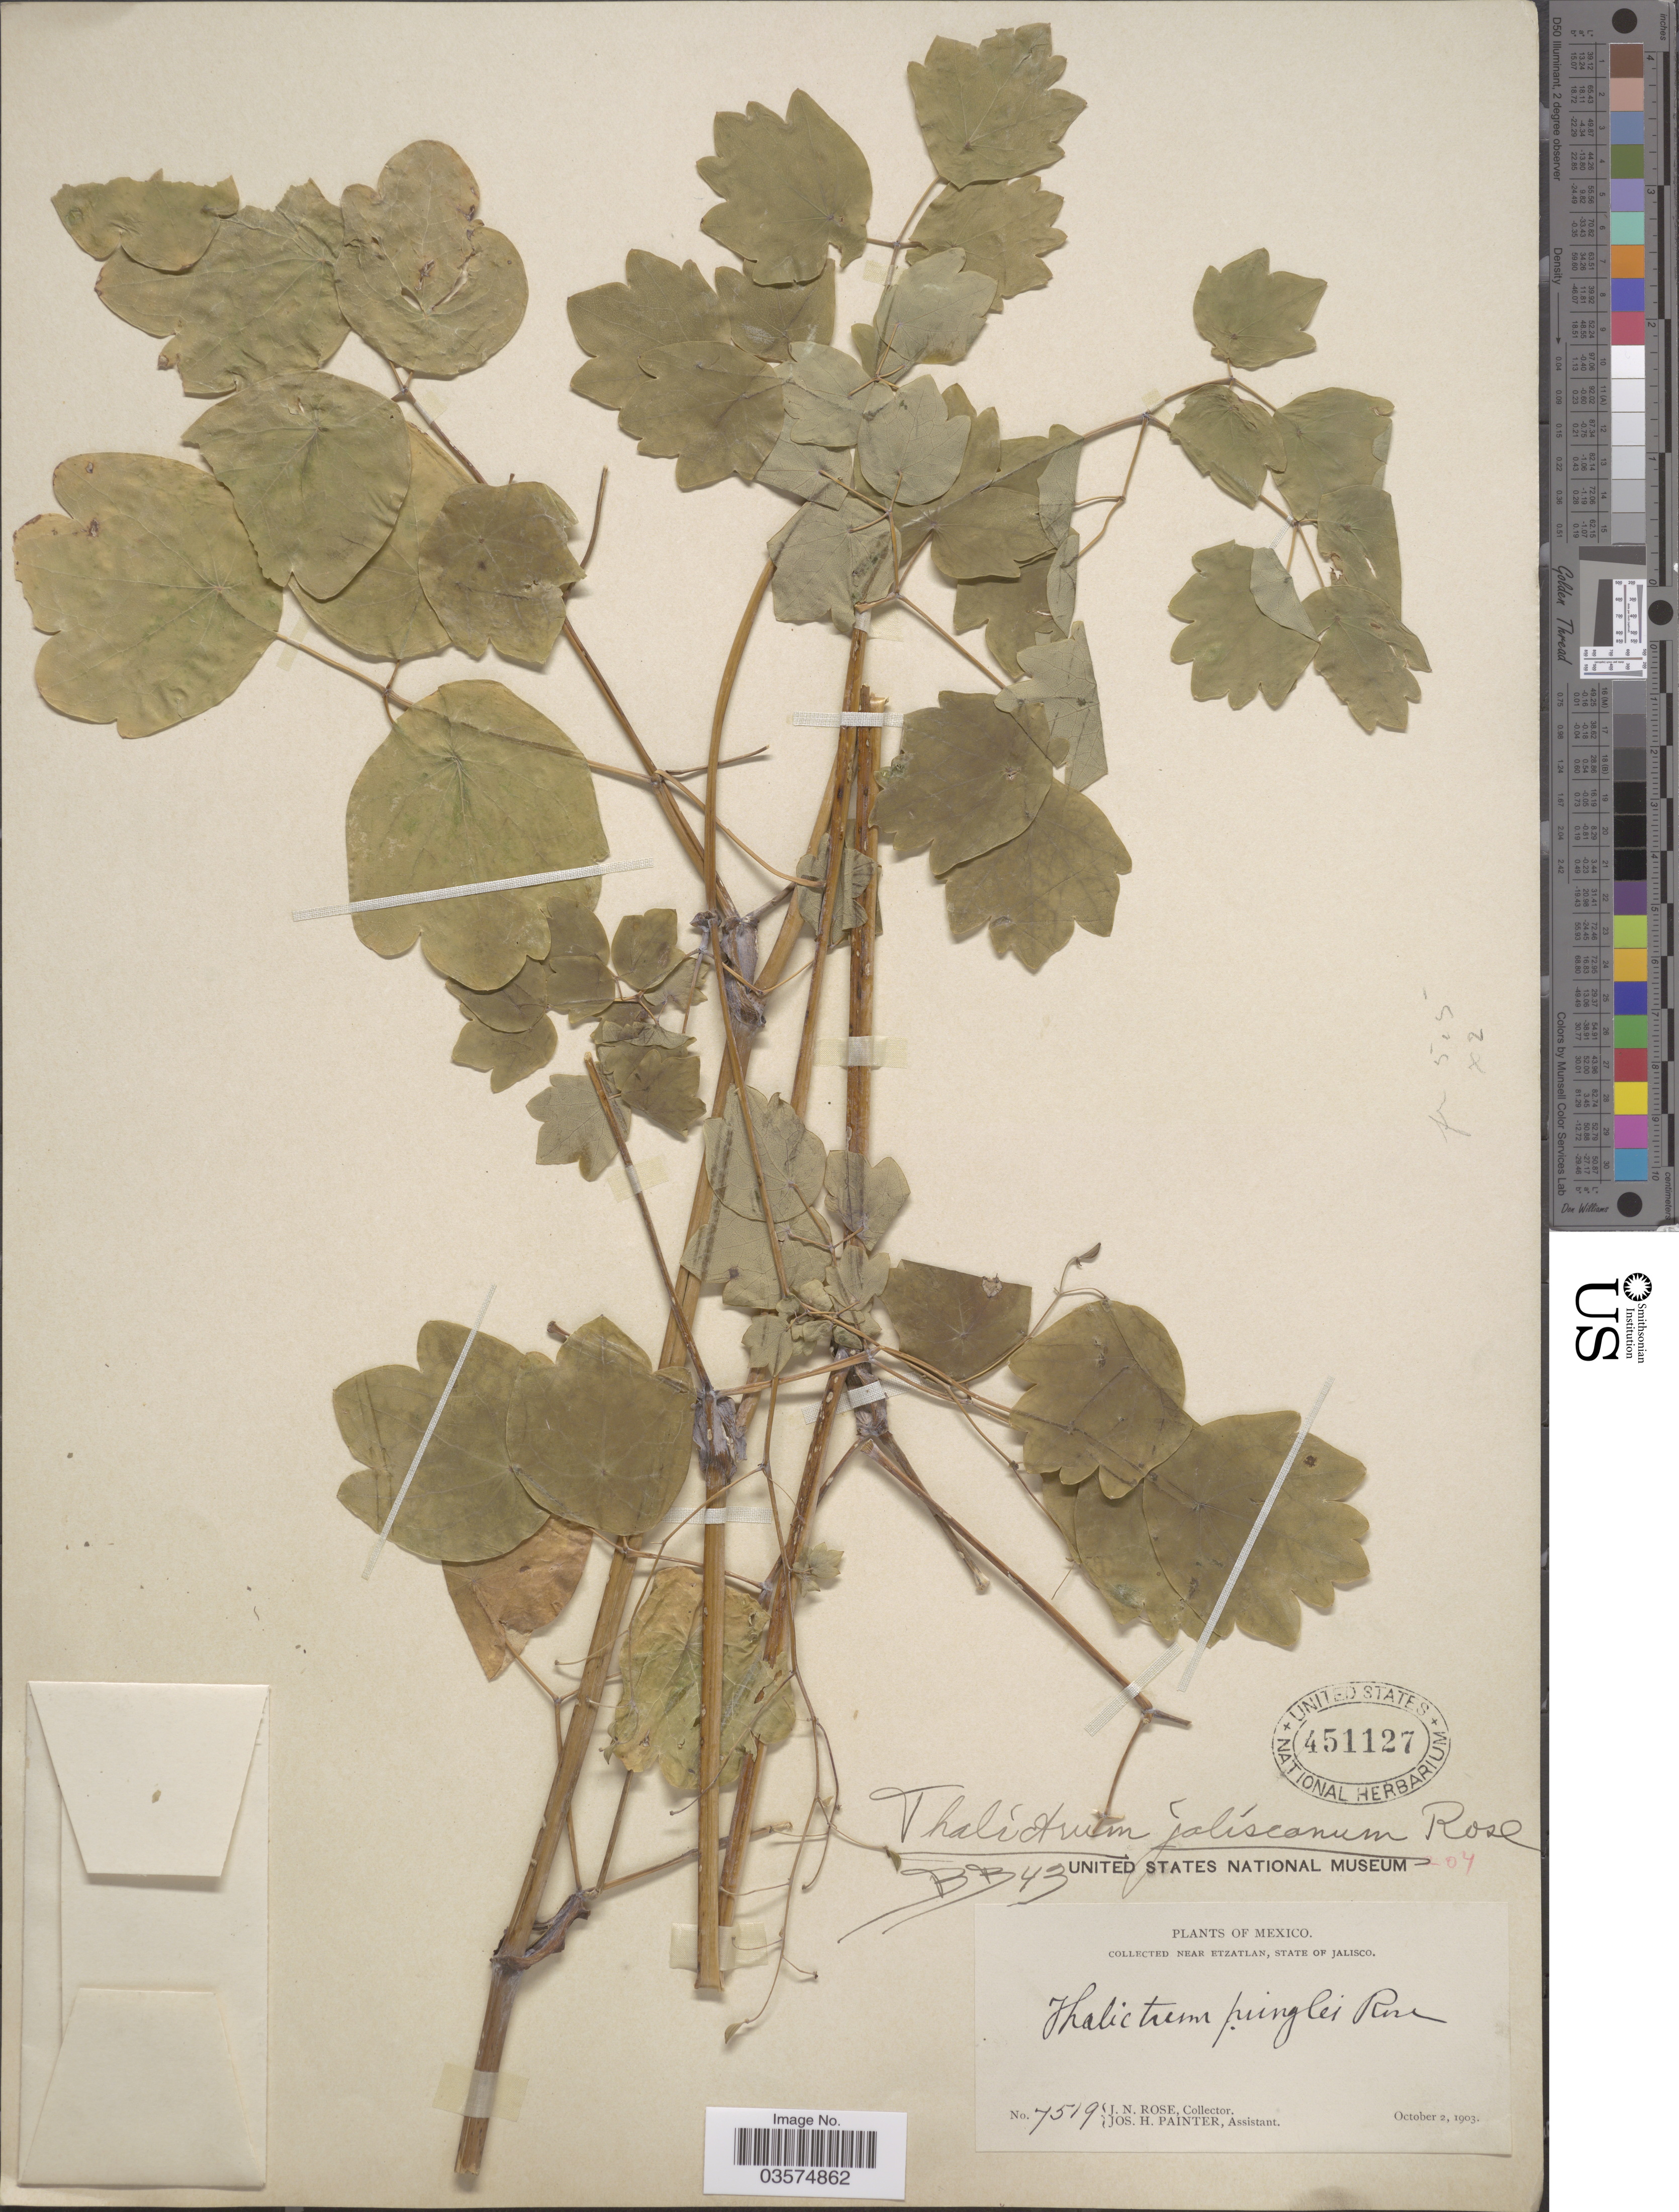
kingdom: Plantae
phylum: Tracheophyta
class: Magnoliopsida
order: Ranunculales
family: Ranunculaceae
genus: Thalictrum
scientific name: Thalictrum jaliscanum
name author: Rose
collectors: J. N. Rose & J. H. Painter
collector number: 7519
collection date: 1903-10-02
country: Mexico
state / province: Jalisco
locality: Near Etzatlan.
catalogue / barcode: US 451127